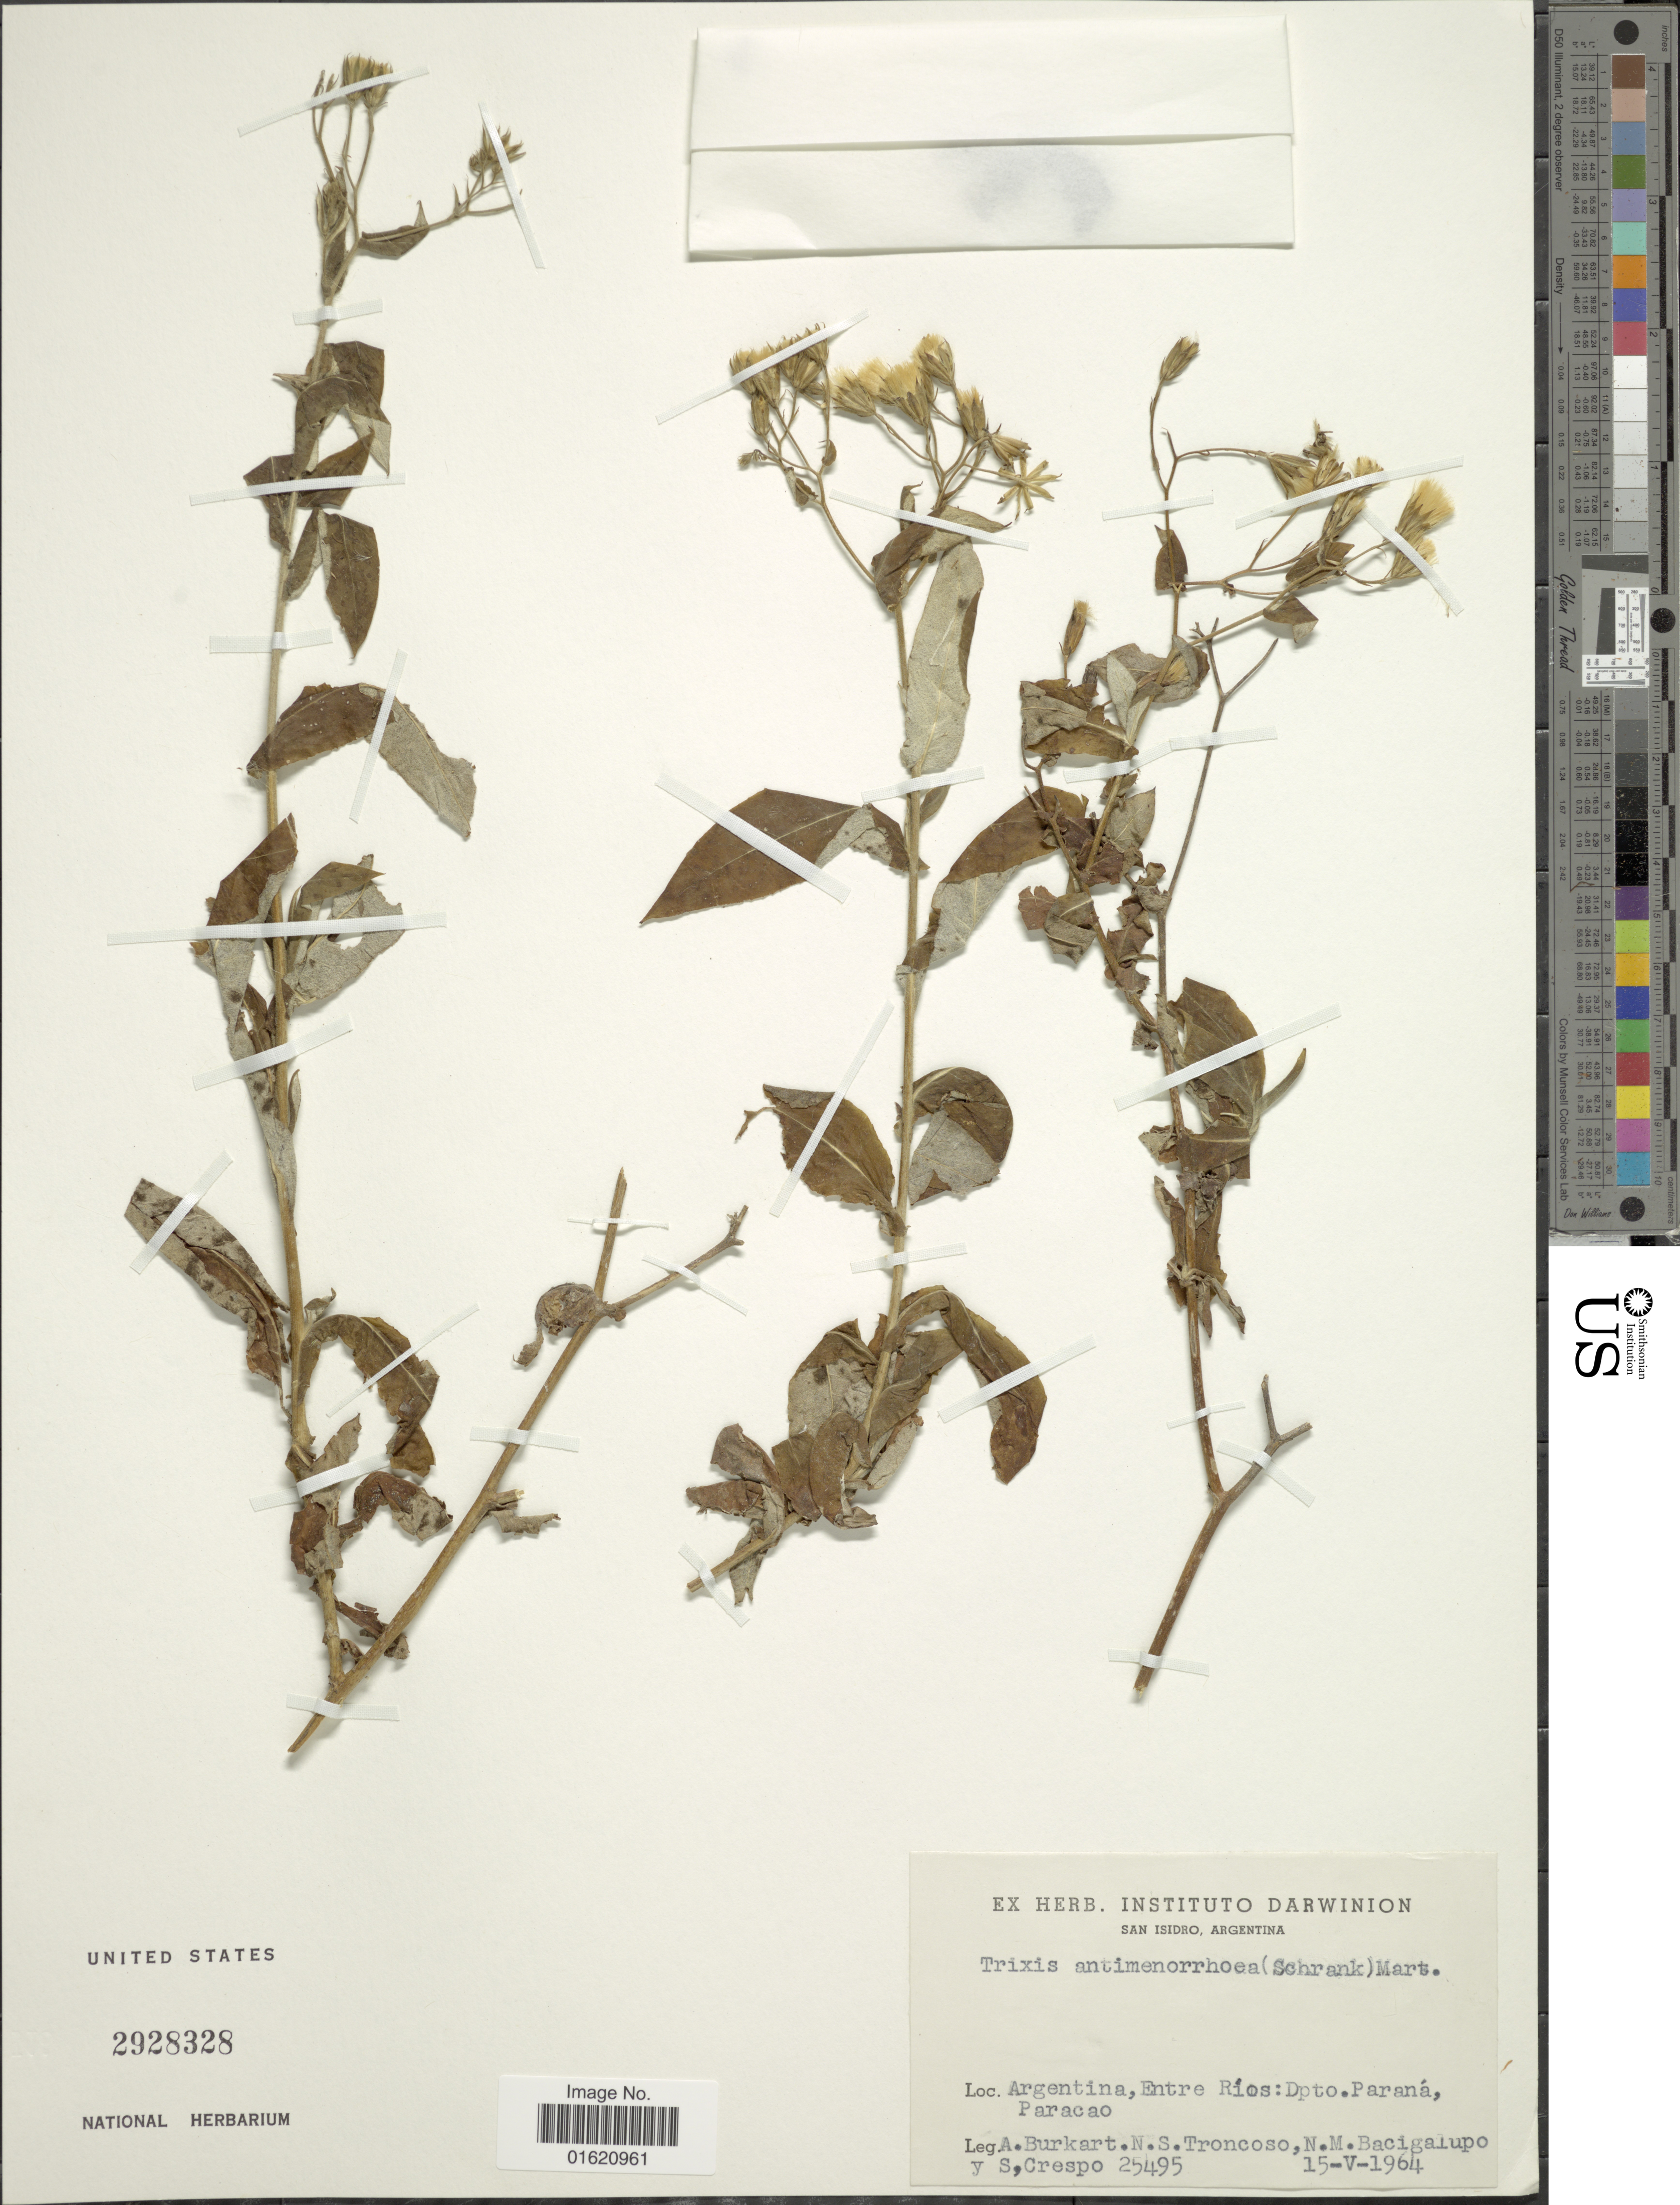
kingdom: Plantae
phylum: Tracheophyta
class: Magnoliopsida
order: Asterales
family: Asteraceae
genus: Trixis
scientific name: Trixis antimenorrhoea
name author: (Schrank) Mart. ex Kuntze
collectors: A. E. Burkart, N. Troncoso, N. M. Bacigalupo & S. Crespo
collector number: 25495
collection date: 1964-05-15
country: Argentina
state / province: Entre Rios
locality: Argentina, Dpto. Paraná, Paracao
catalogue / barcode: US 2928328